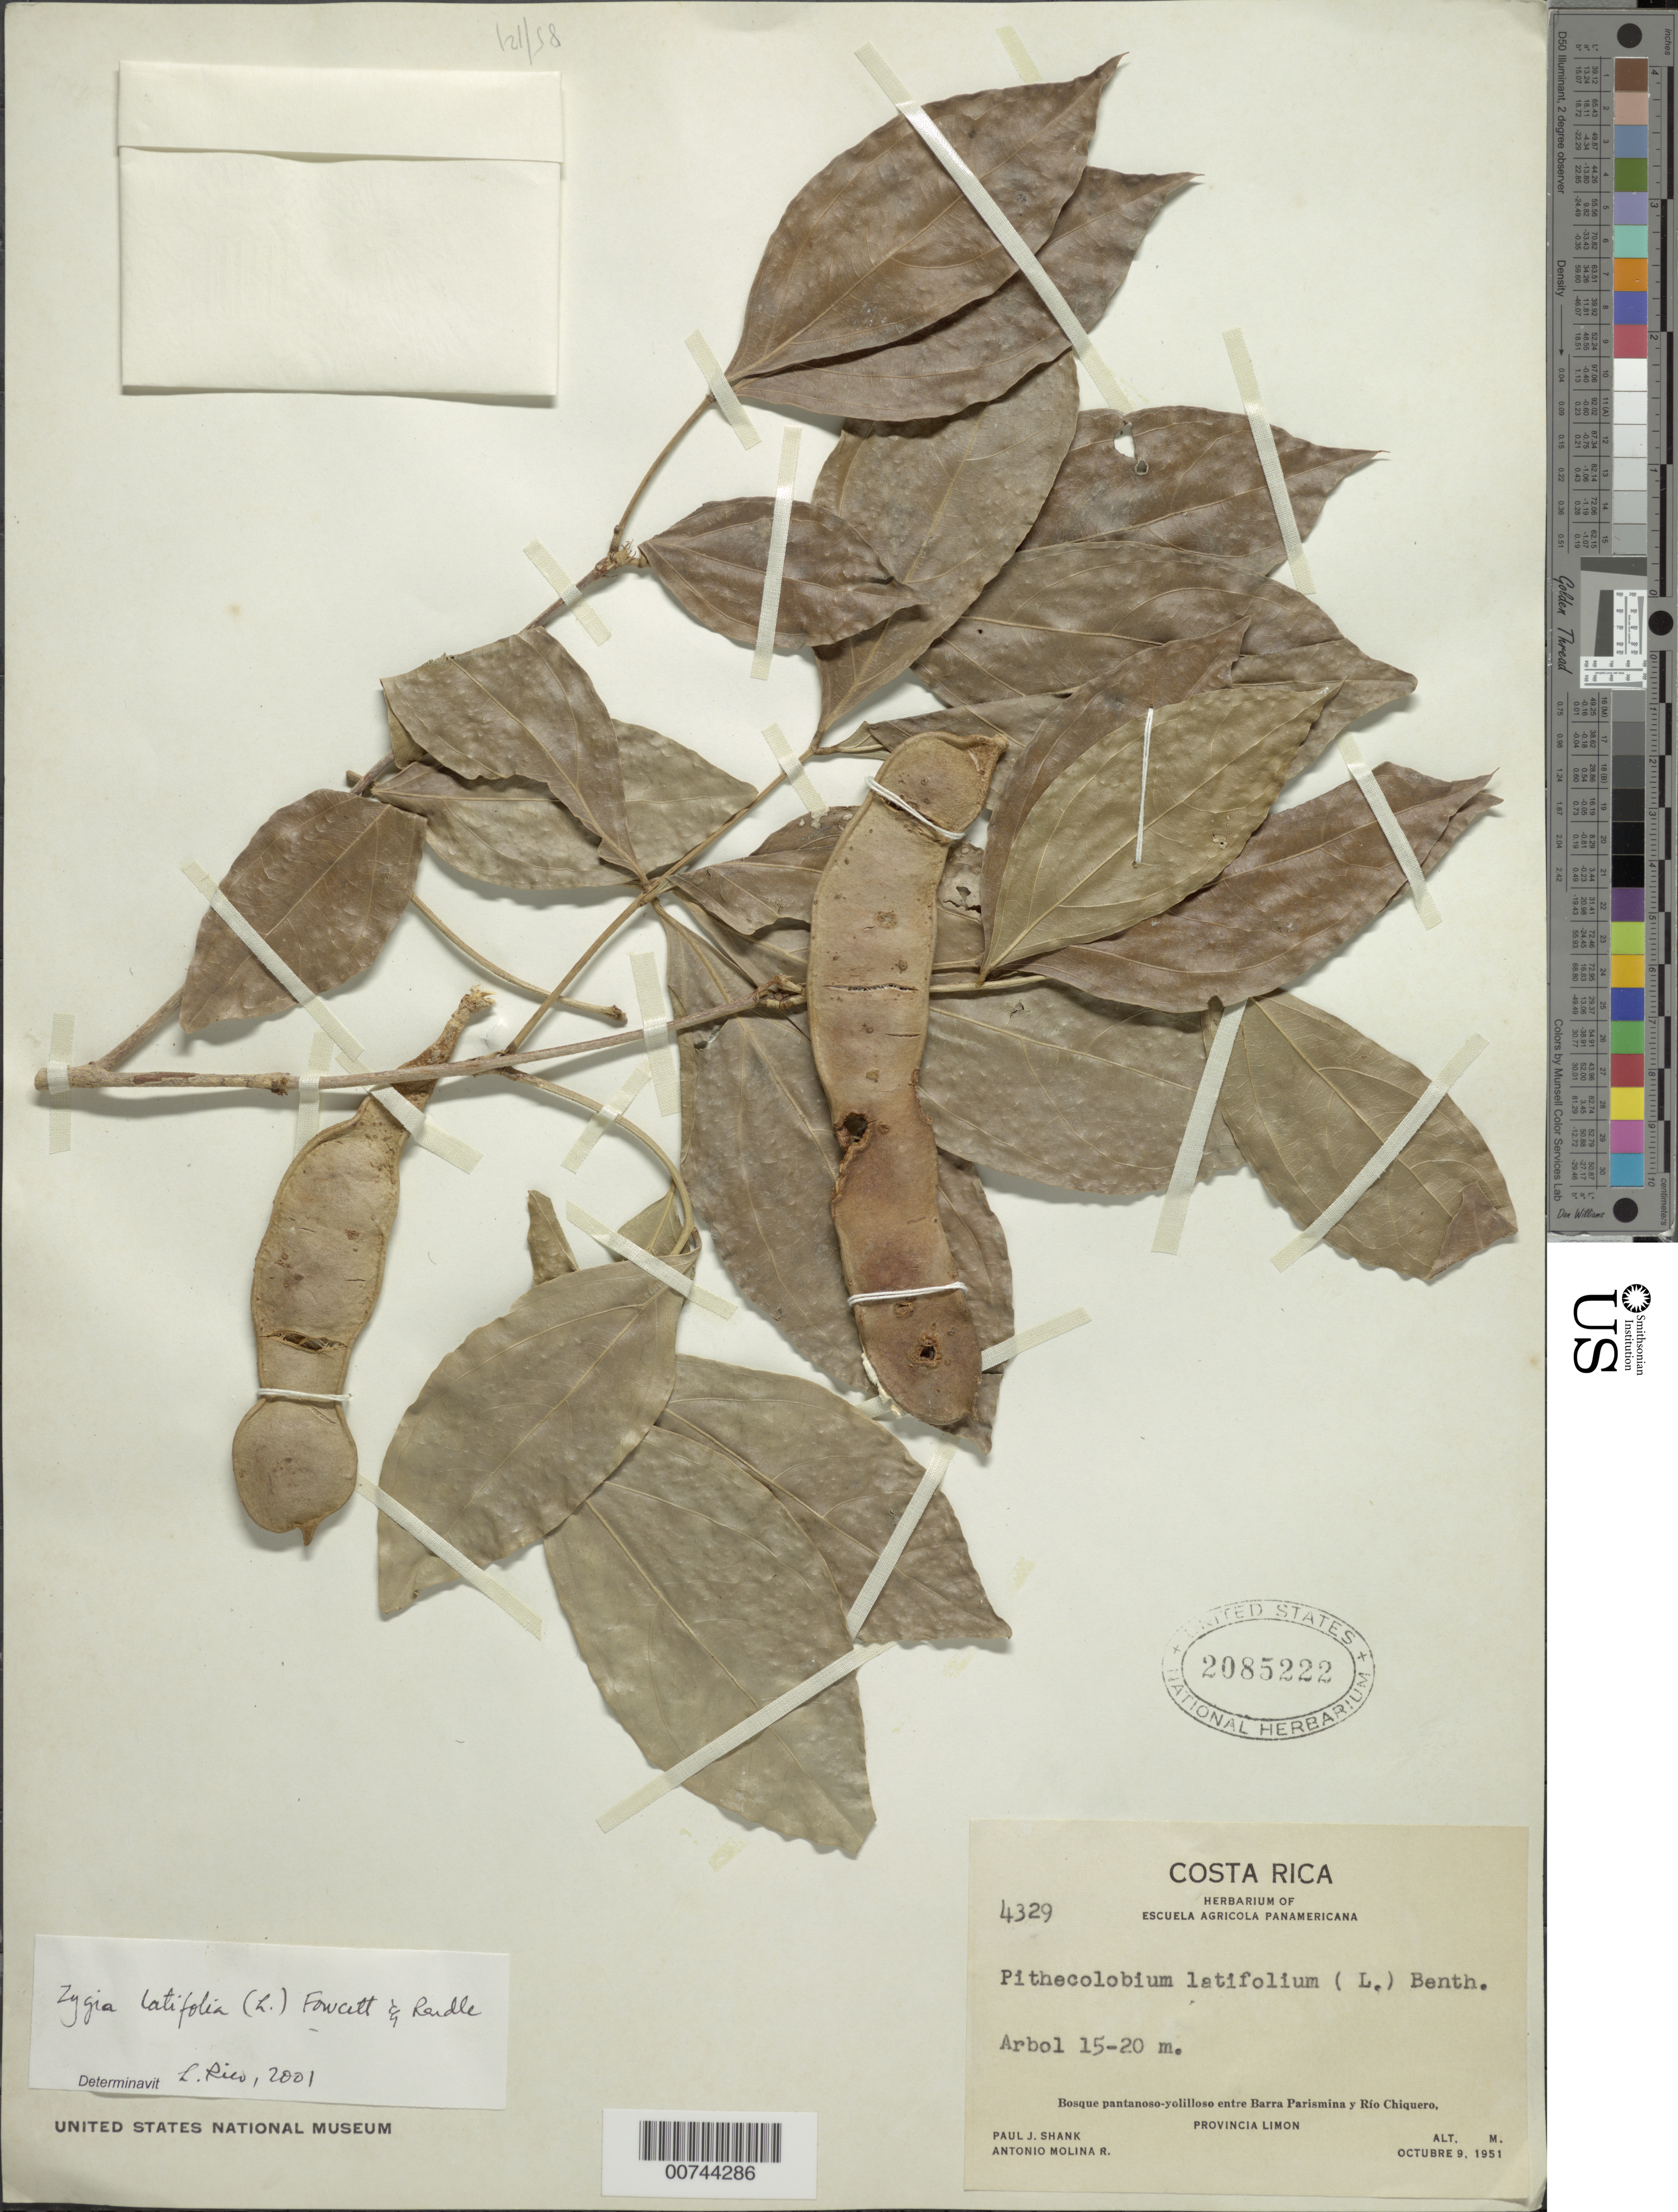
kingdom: Plantae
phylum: Tracheophyta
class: Magnoliopsida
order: Fabales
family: Fabaceae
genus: Zygia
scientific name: Zygia latifolia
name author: (L.) Fawc. & Rendle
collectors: P. J. Shank & A. Molina R.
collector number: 4329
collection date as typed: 09 Oct 1951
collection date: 1951-10-09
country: Costa Rica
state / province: Limón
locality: Between Barra Pariamina and Rio Chiquero, Bosque pantanoso-yolilloso.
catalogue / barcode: US 2085222